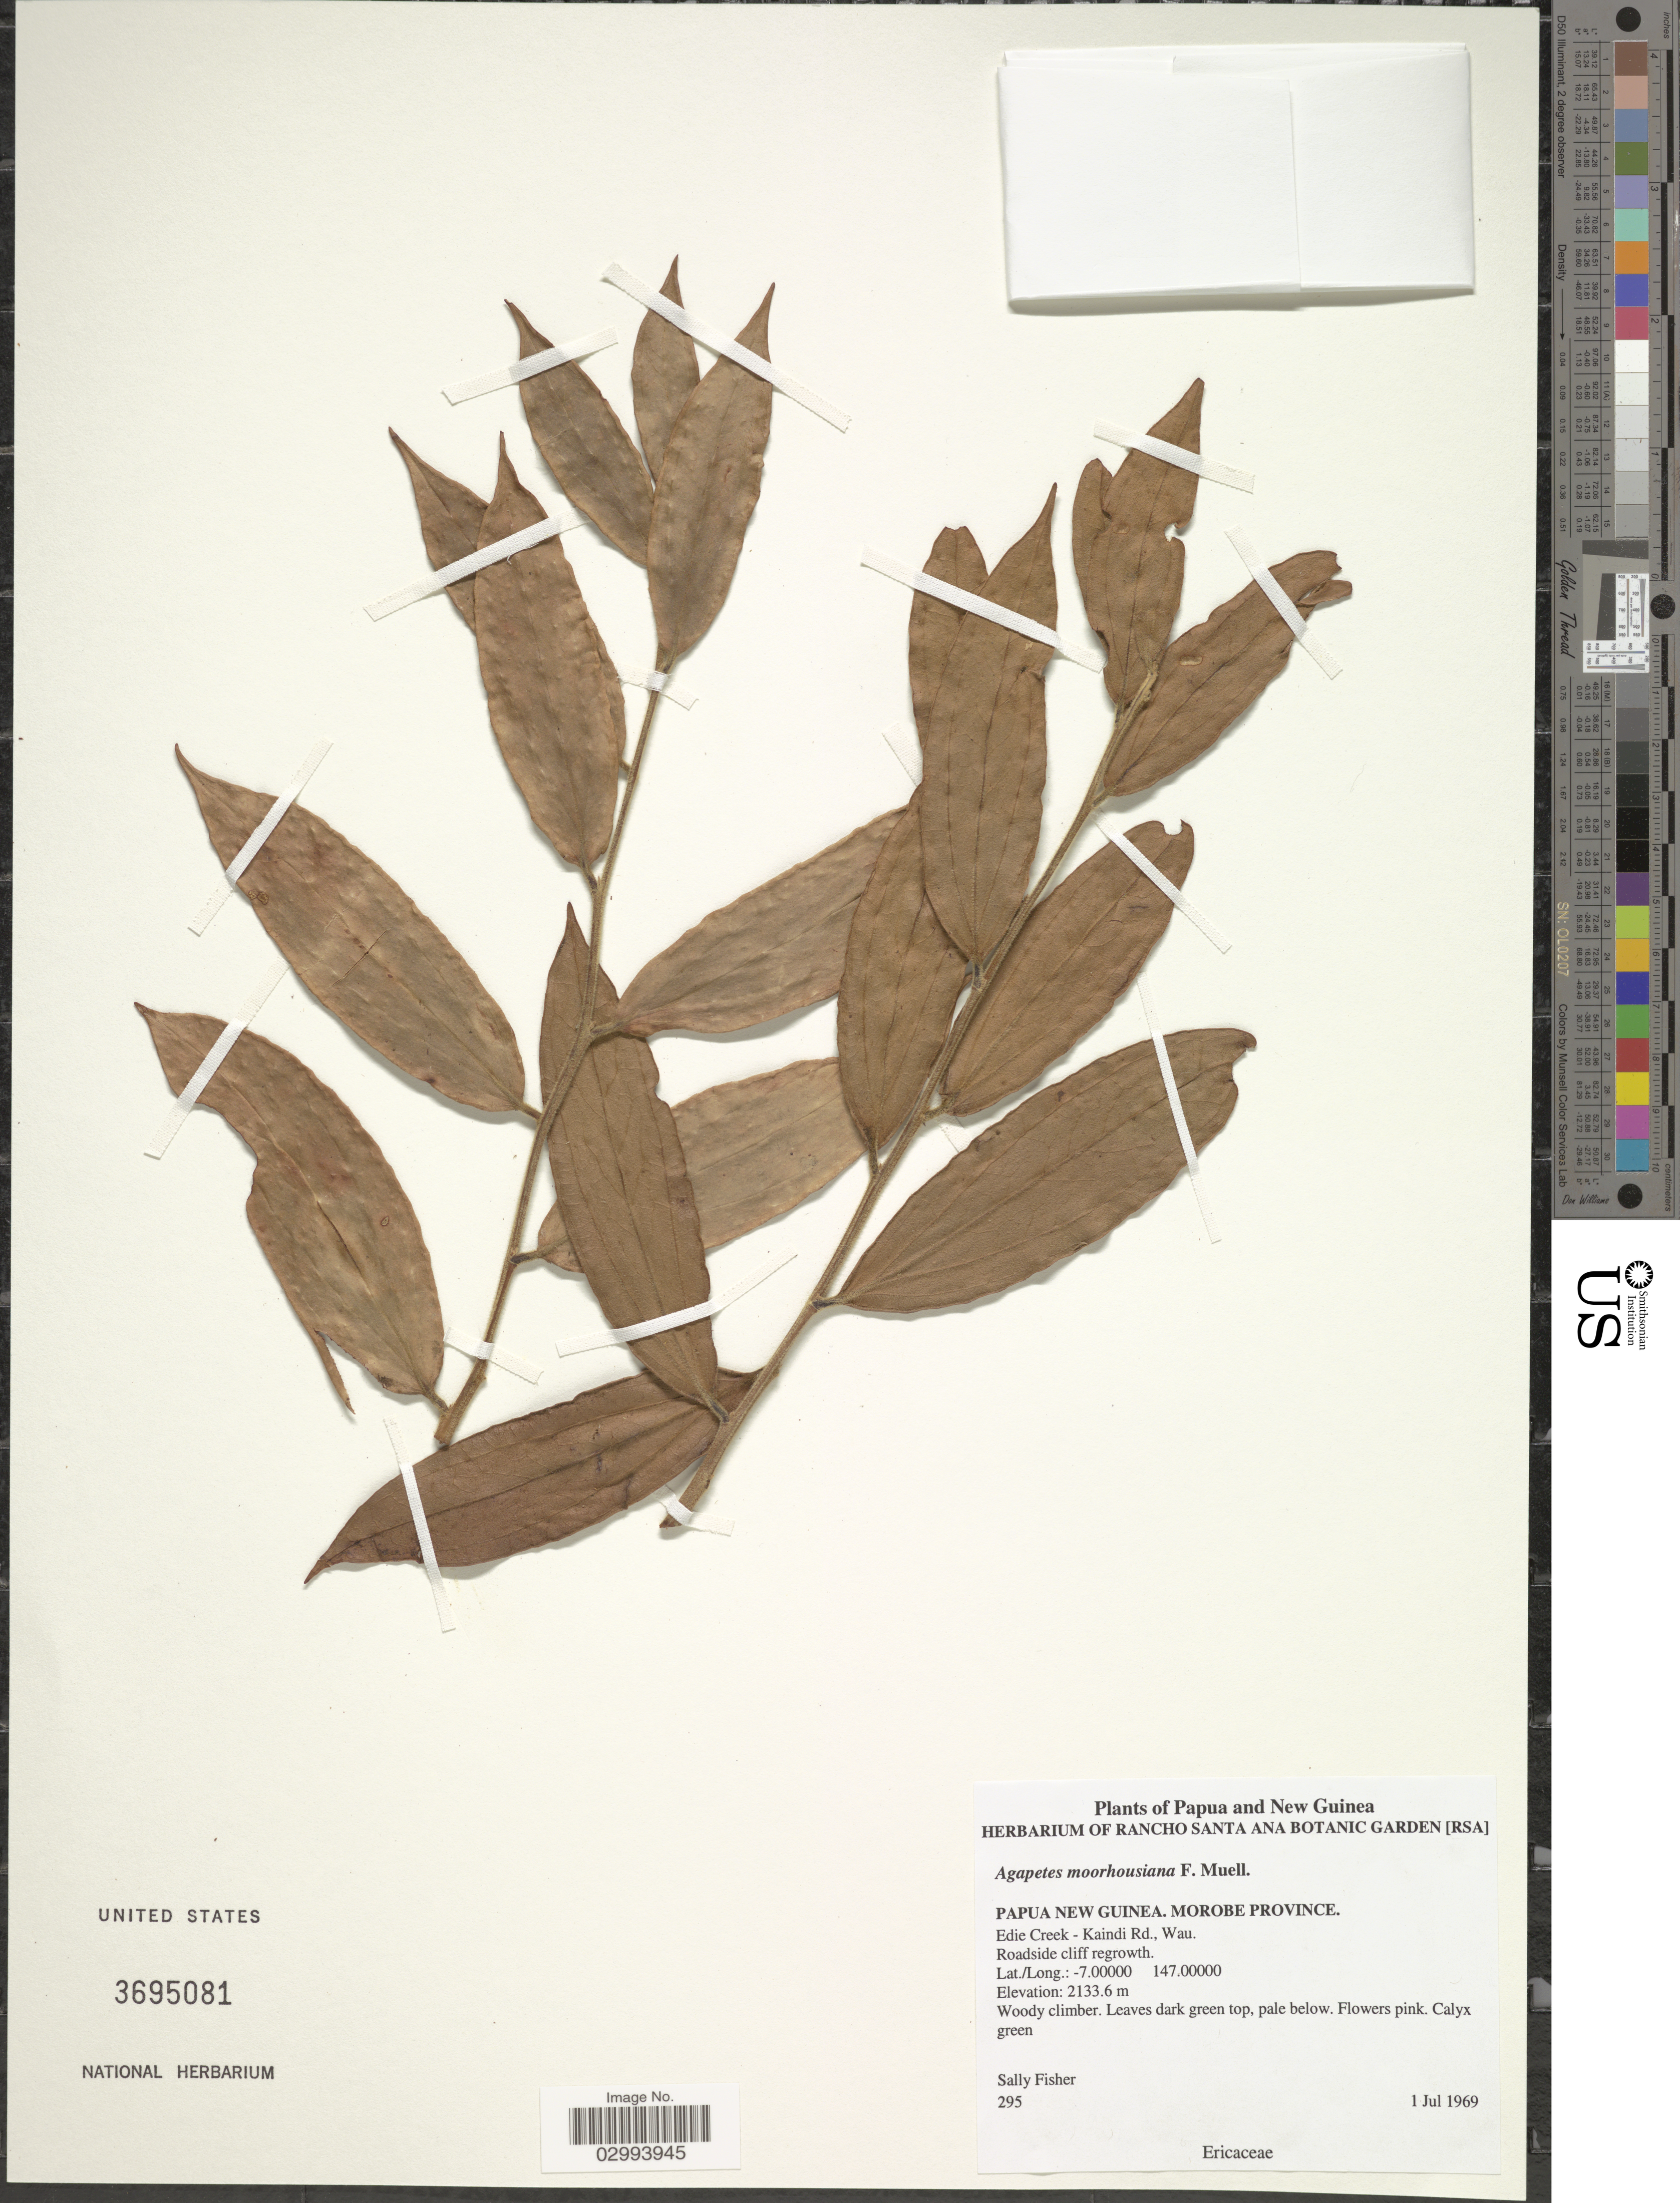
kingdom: Plantae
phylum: Tracheophyta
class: Magnoliopsida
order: Ericales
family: Ericaceae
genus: Agapetes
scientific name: Agapetes moorhousiana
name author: F. Muell.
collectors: S. Fisher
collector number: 295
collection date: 1969-07-01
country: Papua New Guinea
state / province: Morobe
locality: Papua and New Guinea. Morobe Province. Edie Creek - Kaindi Rd., Wau. Roadside cliff regrowth.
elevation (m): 2133.6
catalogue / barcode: US 3695081